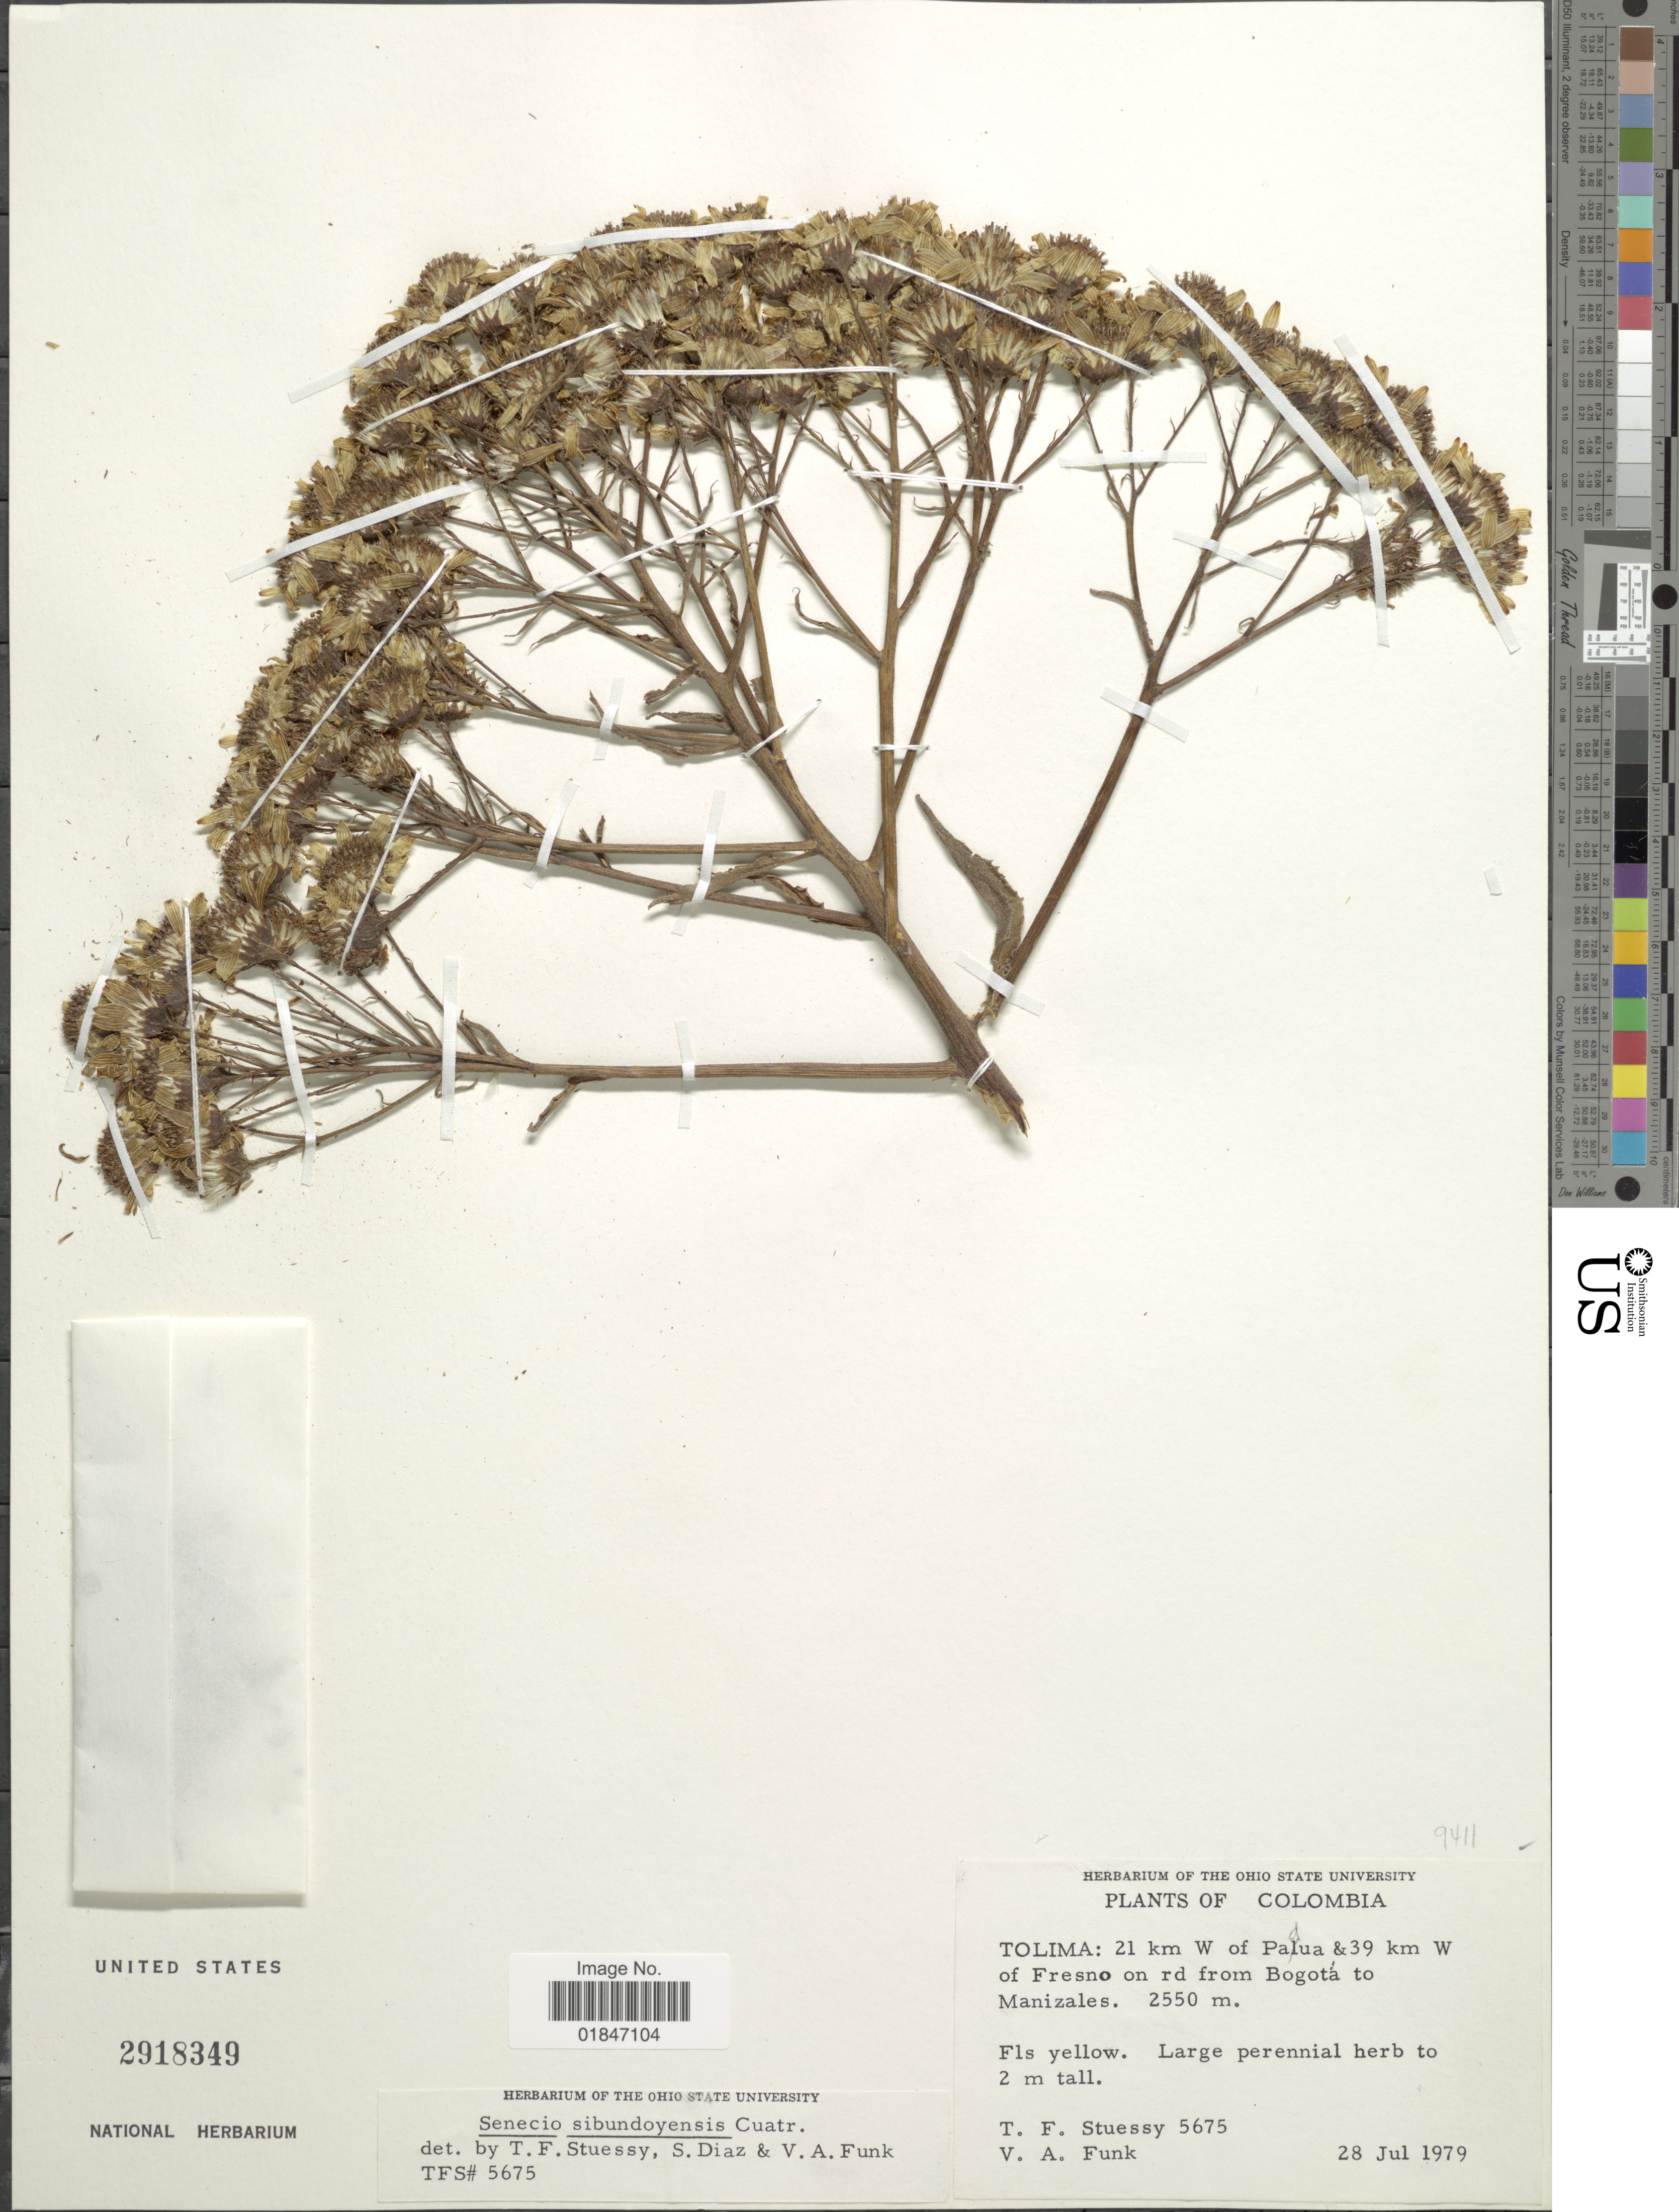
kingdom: Plantae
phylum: Tracheophyta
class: Magnoliopsida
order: Asterales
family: Asteraceae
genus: Dendrophorbium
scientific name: Dendrophorbium sibundoyense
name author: (Cuatrec.) C. Jeffrey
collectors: T. Stuessy & V. Funk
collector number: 5675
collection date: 1979-07-28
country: Colombia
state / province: Tolima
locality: Tolima: 21 km W of Padua & 39 km of Fresno on rd from Bogota to Manizales.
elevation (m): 2550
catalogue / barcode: US 2918349